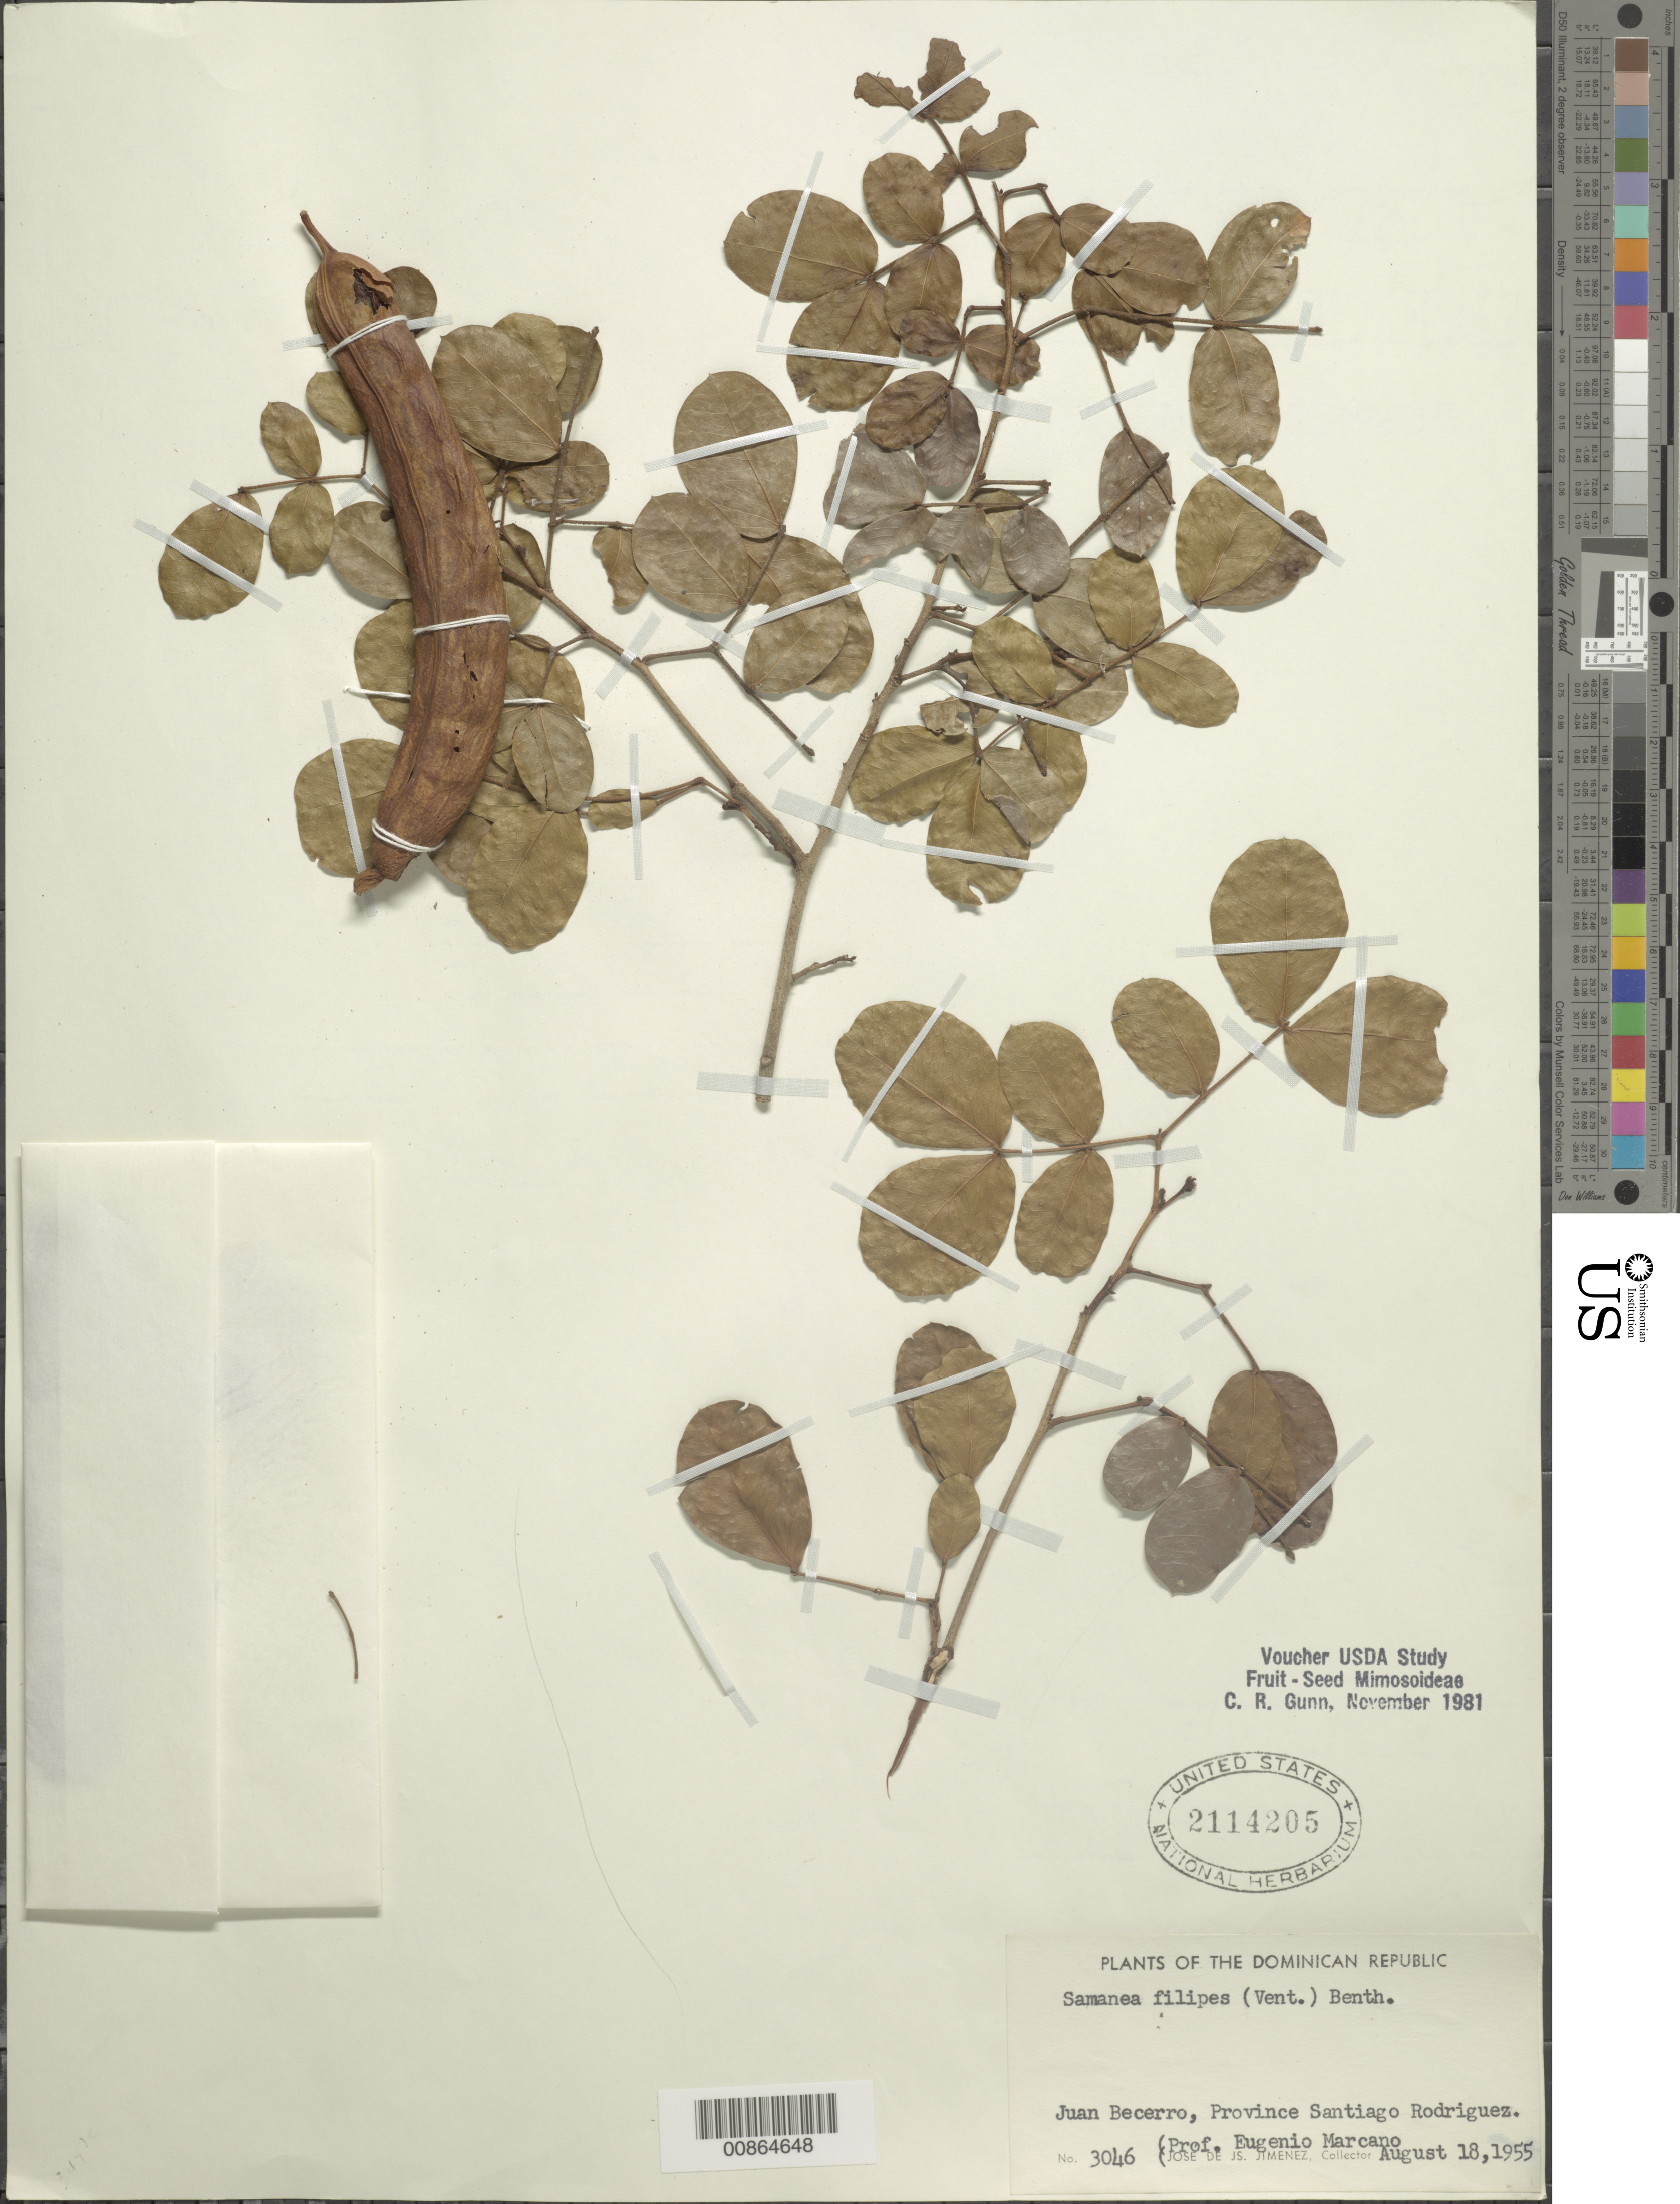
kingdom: Plantae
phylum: Tracheophyta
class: Magnoliopsida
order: Fabales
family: Fabaceae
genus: Pithecellobium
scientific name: Pithecellobium filipes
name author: (Vent.) Benth.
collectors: J. J. Jiménez Almonte & E. J. Marcano F.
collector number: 3046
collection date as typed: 18 Aug 1955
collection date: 1955-08-18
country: Dominican Republic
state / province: Santiago Rodríguez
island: Hispaniola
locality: Juan Becerro.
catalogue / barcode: US 2114205